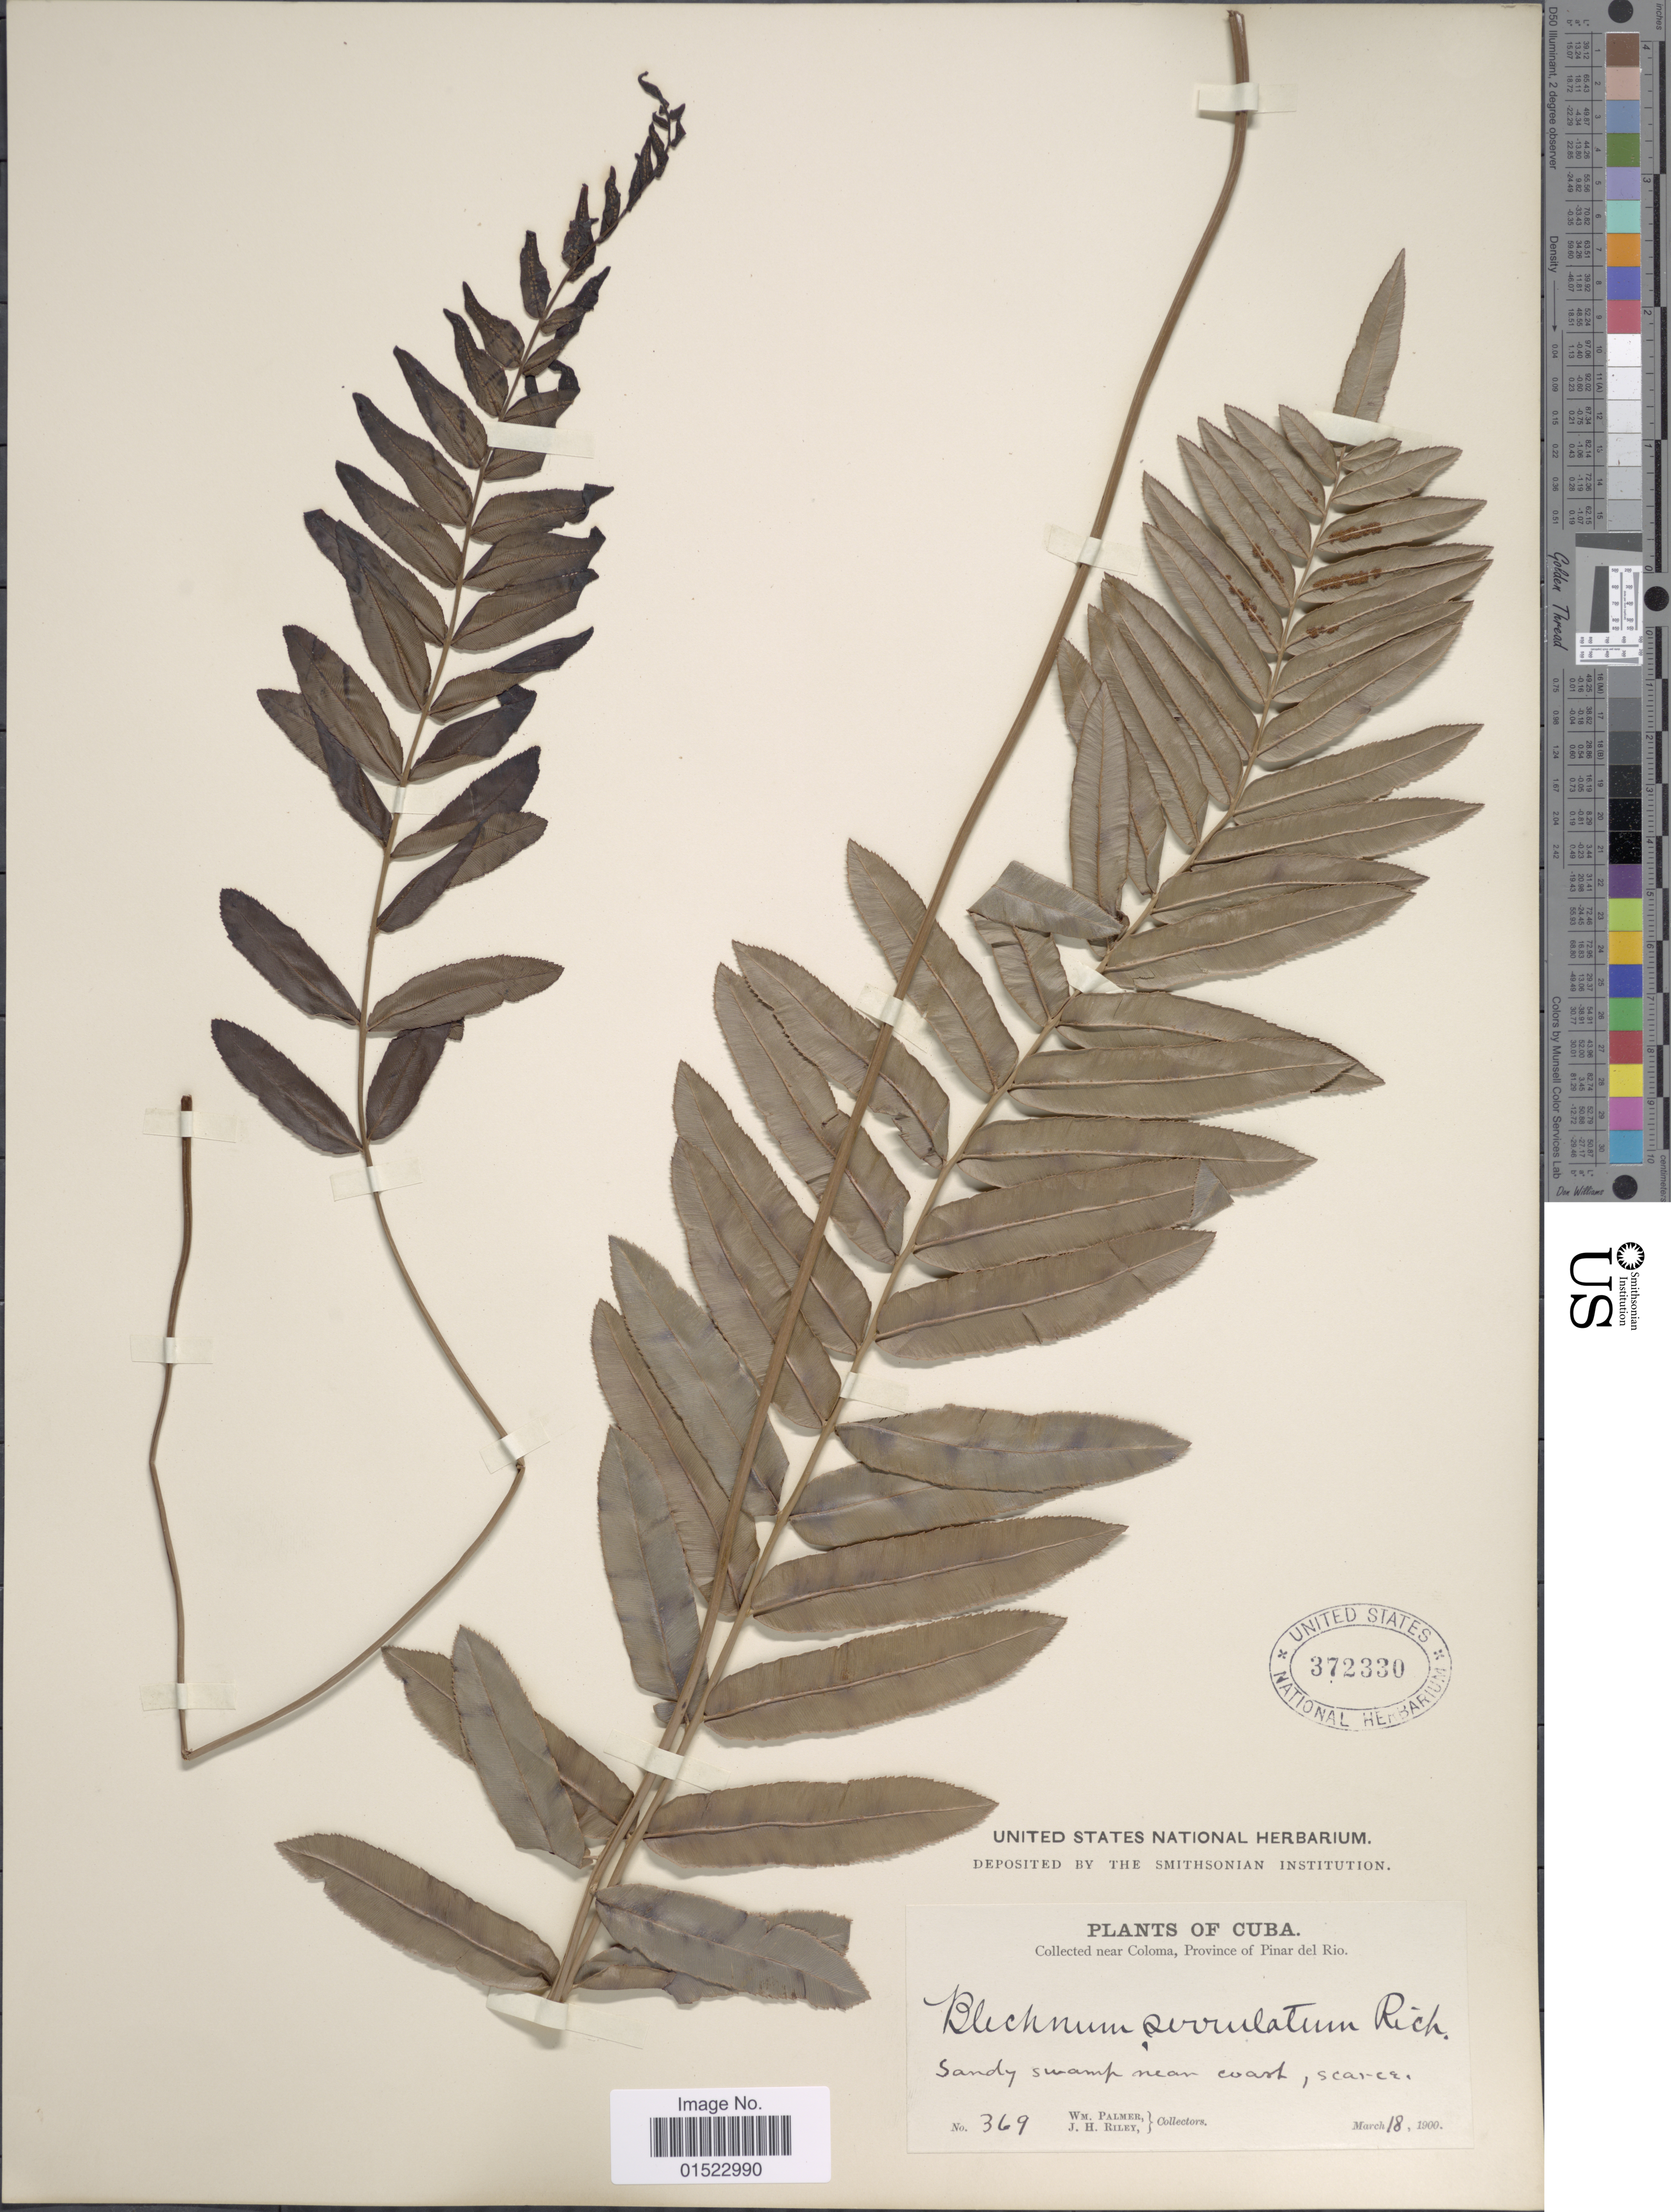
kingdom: Plantae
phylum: Tracheophyta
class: Polypodiopsida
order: Polypodiales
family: Blechnaceae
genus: Telmatoblechnum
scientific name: Telmatoblechnum serrulatum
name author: (Rich.) Perrie et al.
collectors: W. Palmer & J. H. Riley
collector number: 369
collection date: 1900-03-18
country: Cuba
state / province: Pinar del Río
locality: Near Coloma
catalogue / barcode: US 372330